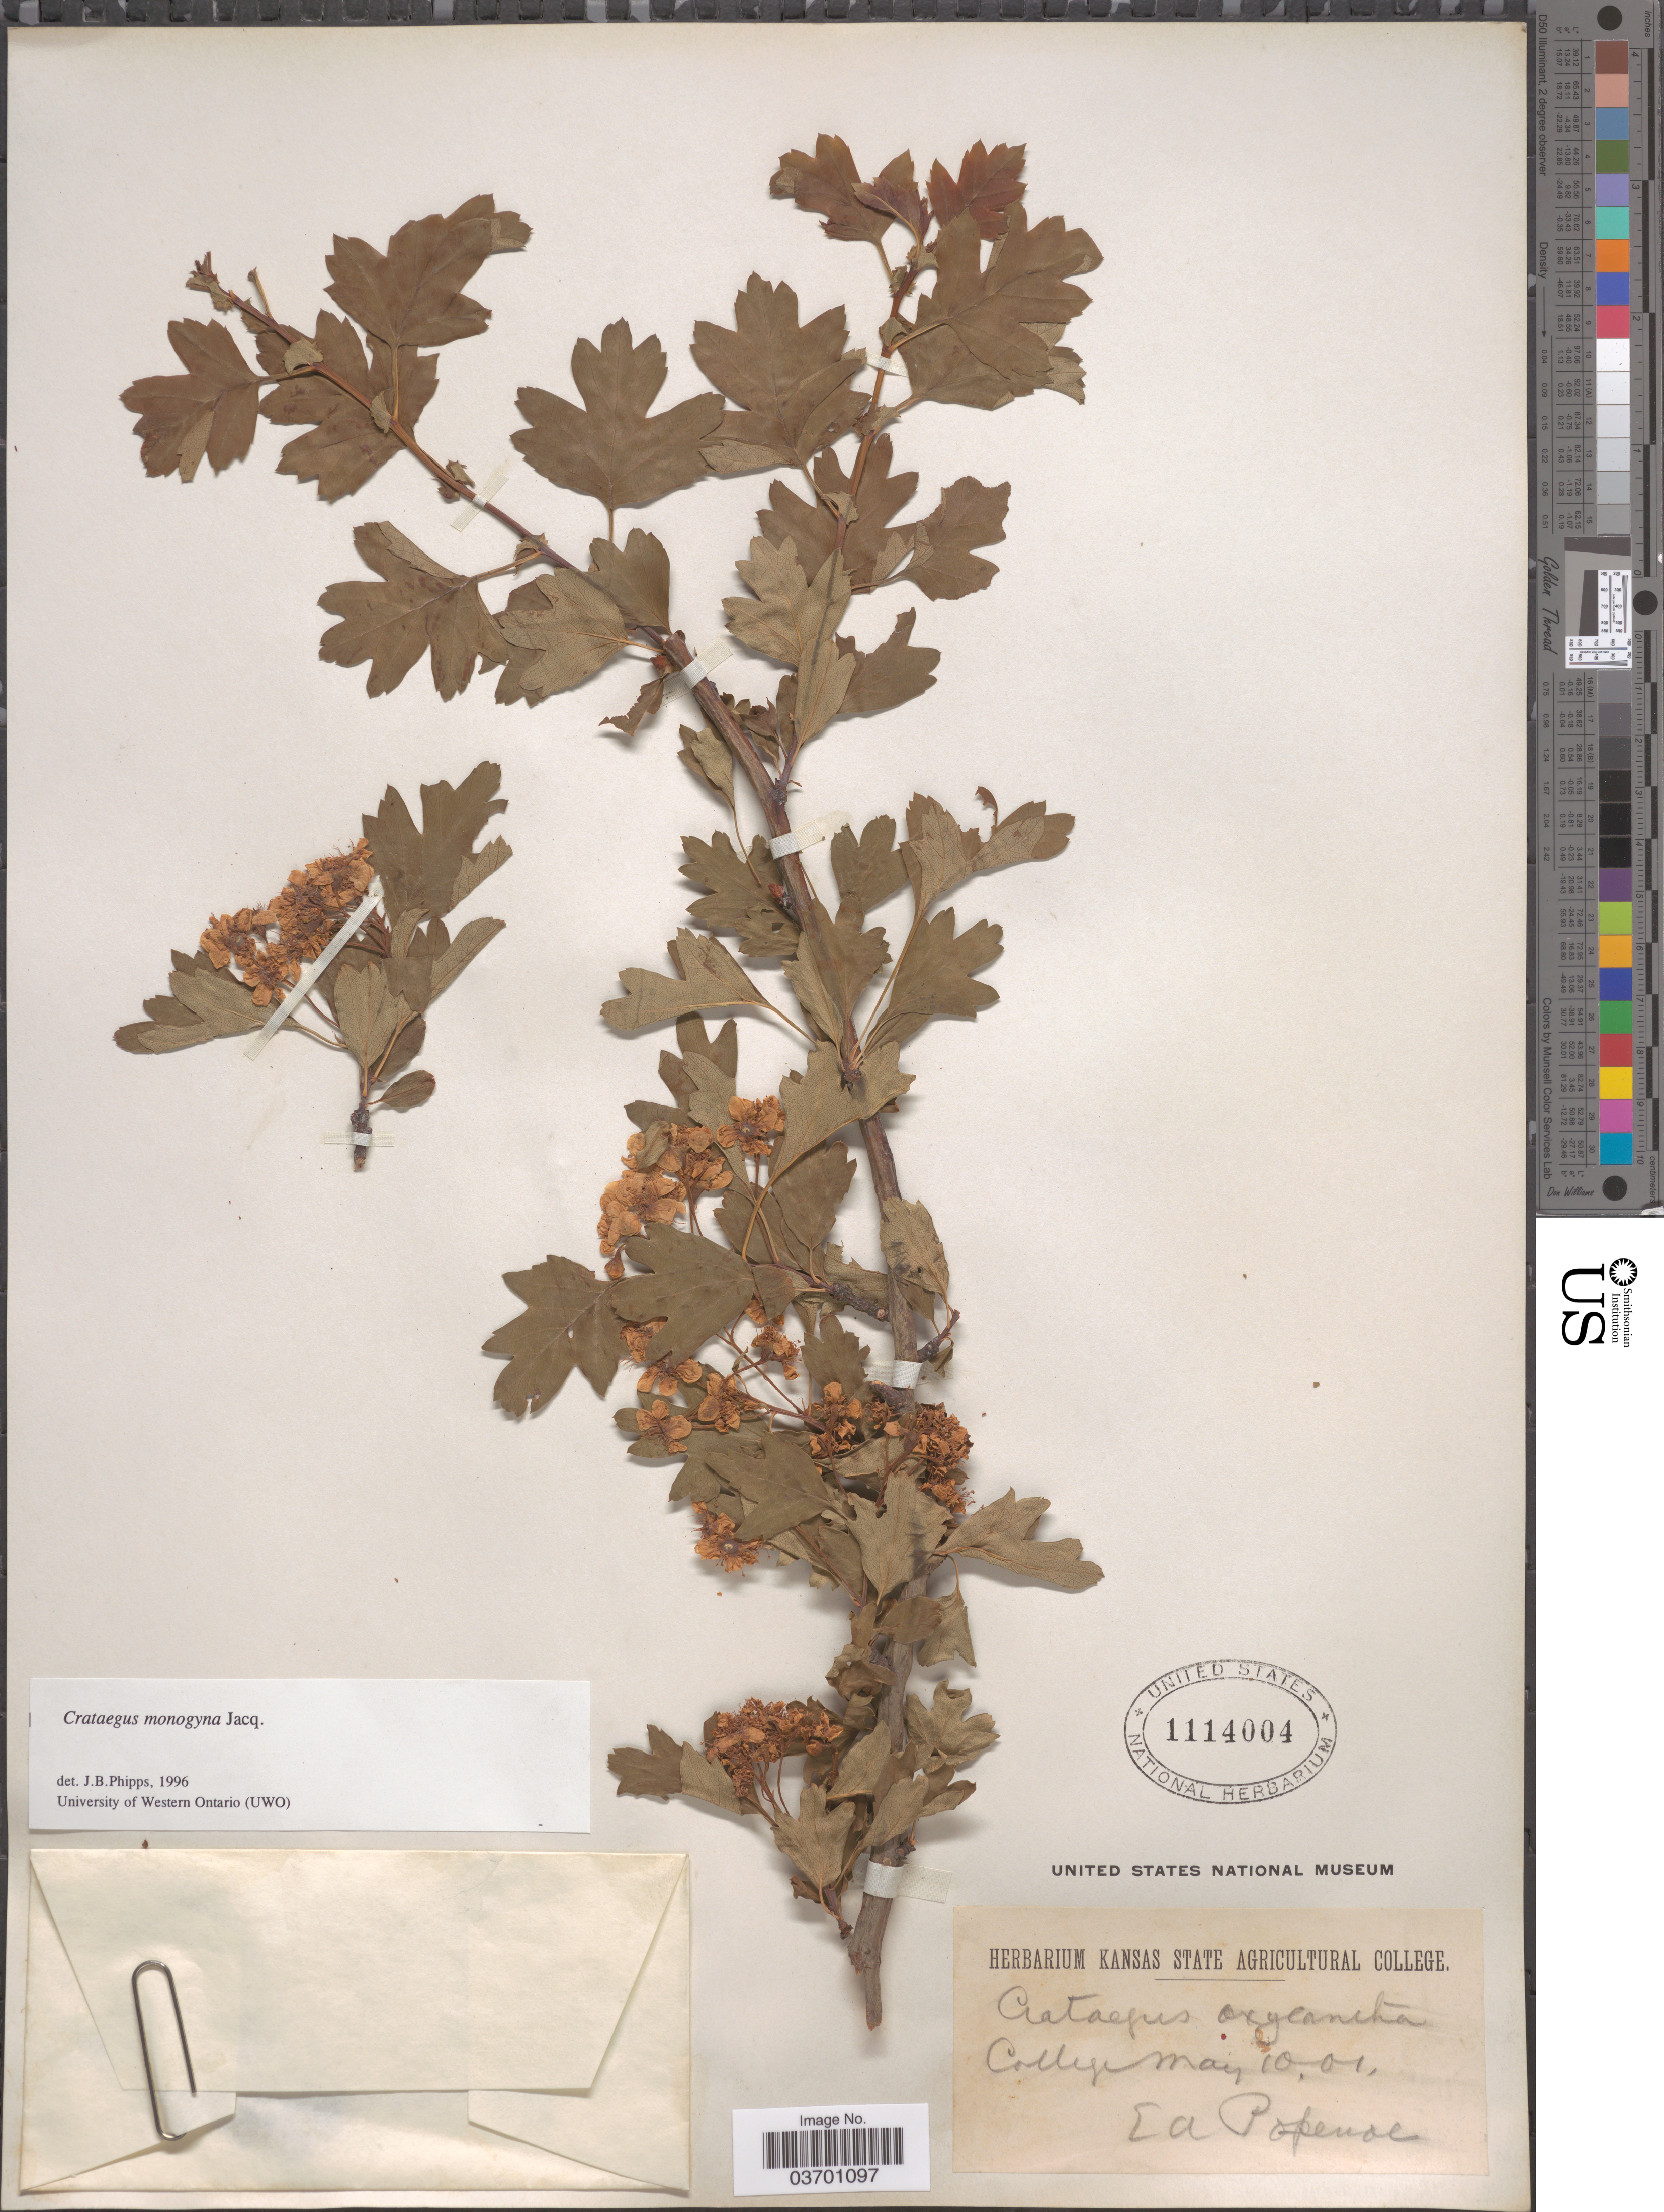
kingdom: Plantae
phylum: Tracheophyta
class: Magnoliopsida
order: Rosales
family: Rosaceae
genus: Crataegus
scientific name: Crataegus monogyna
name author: Lindin.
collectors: E. A. Popenoe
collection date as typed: Transcribed d/m/y: 10/5/1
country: United States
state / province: Kansas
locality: College.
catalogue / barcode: US 1114004